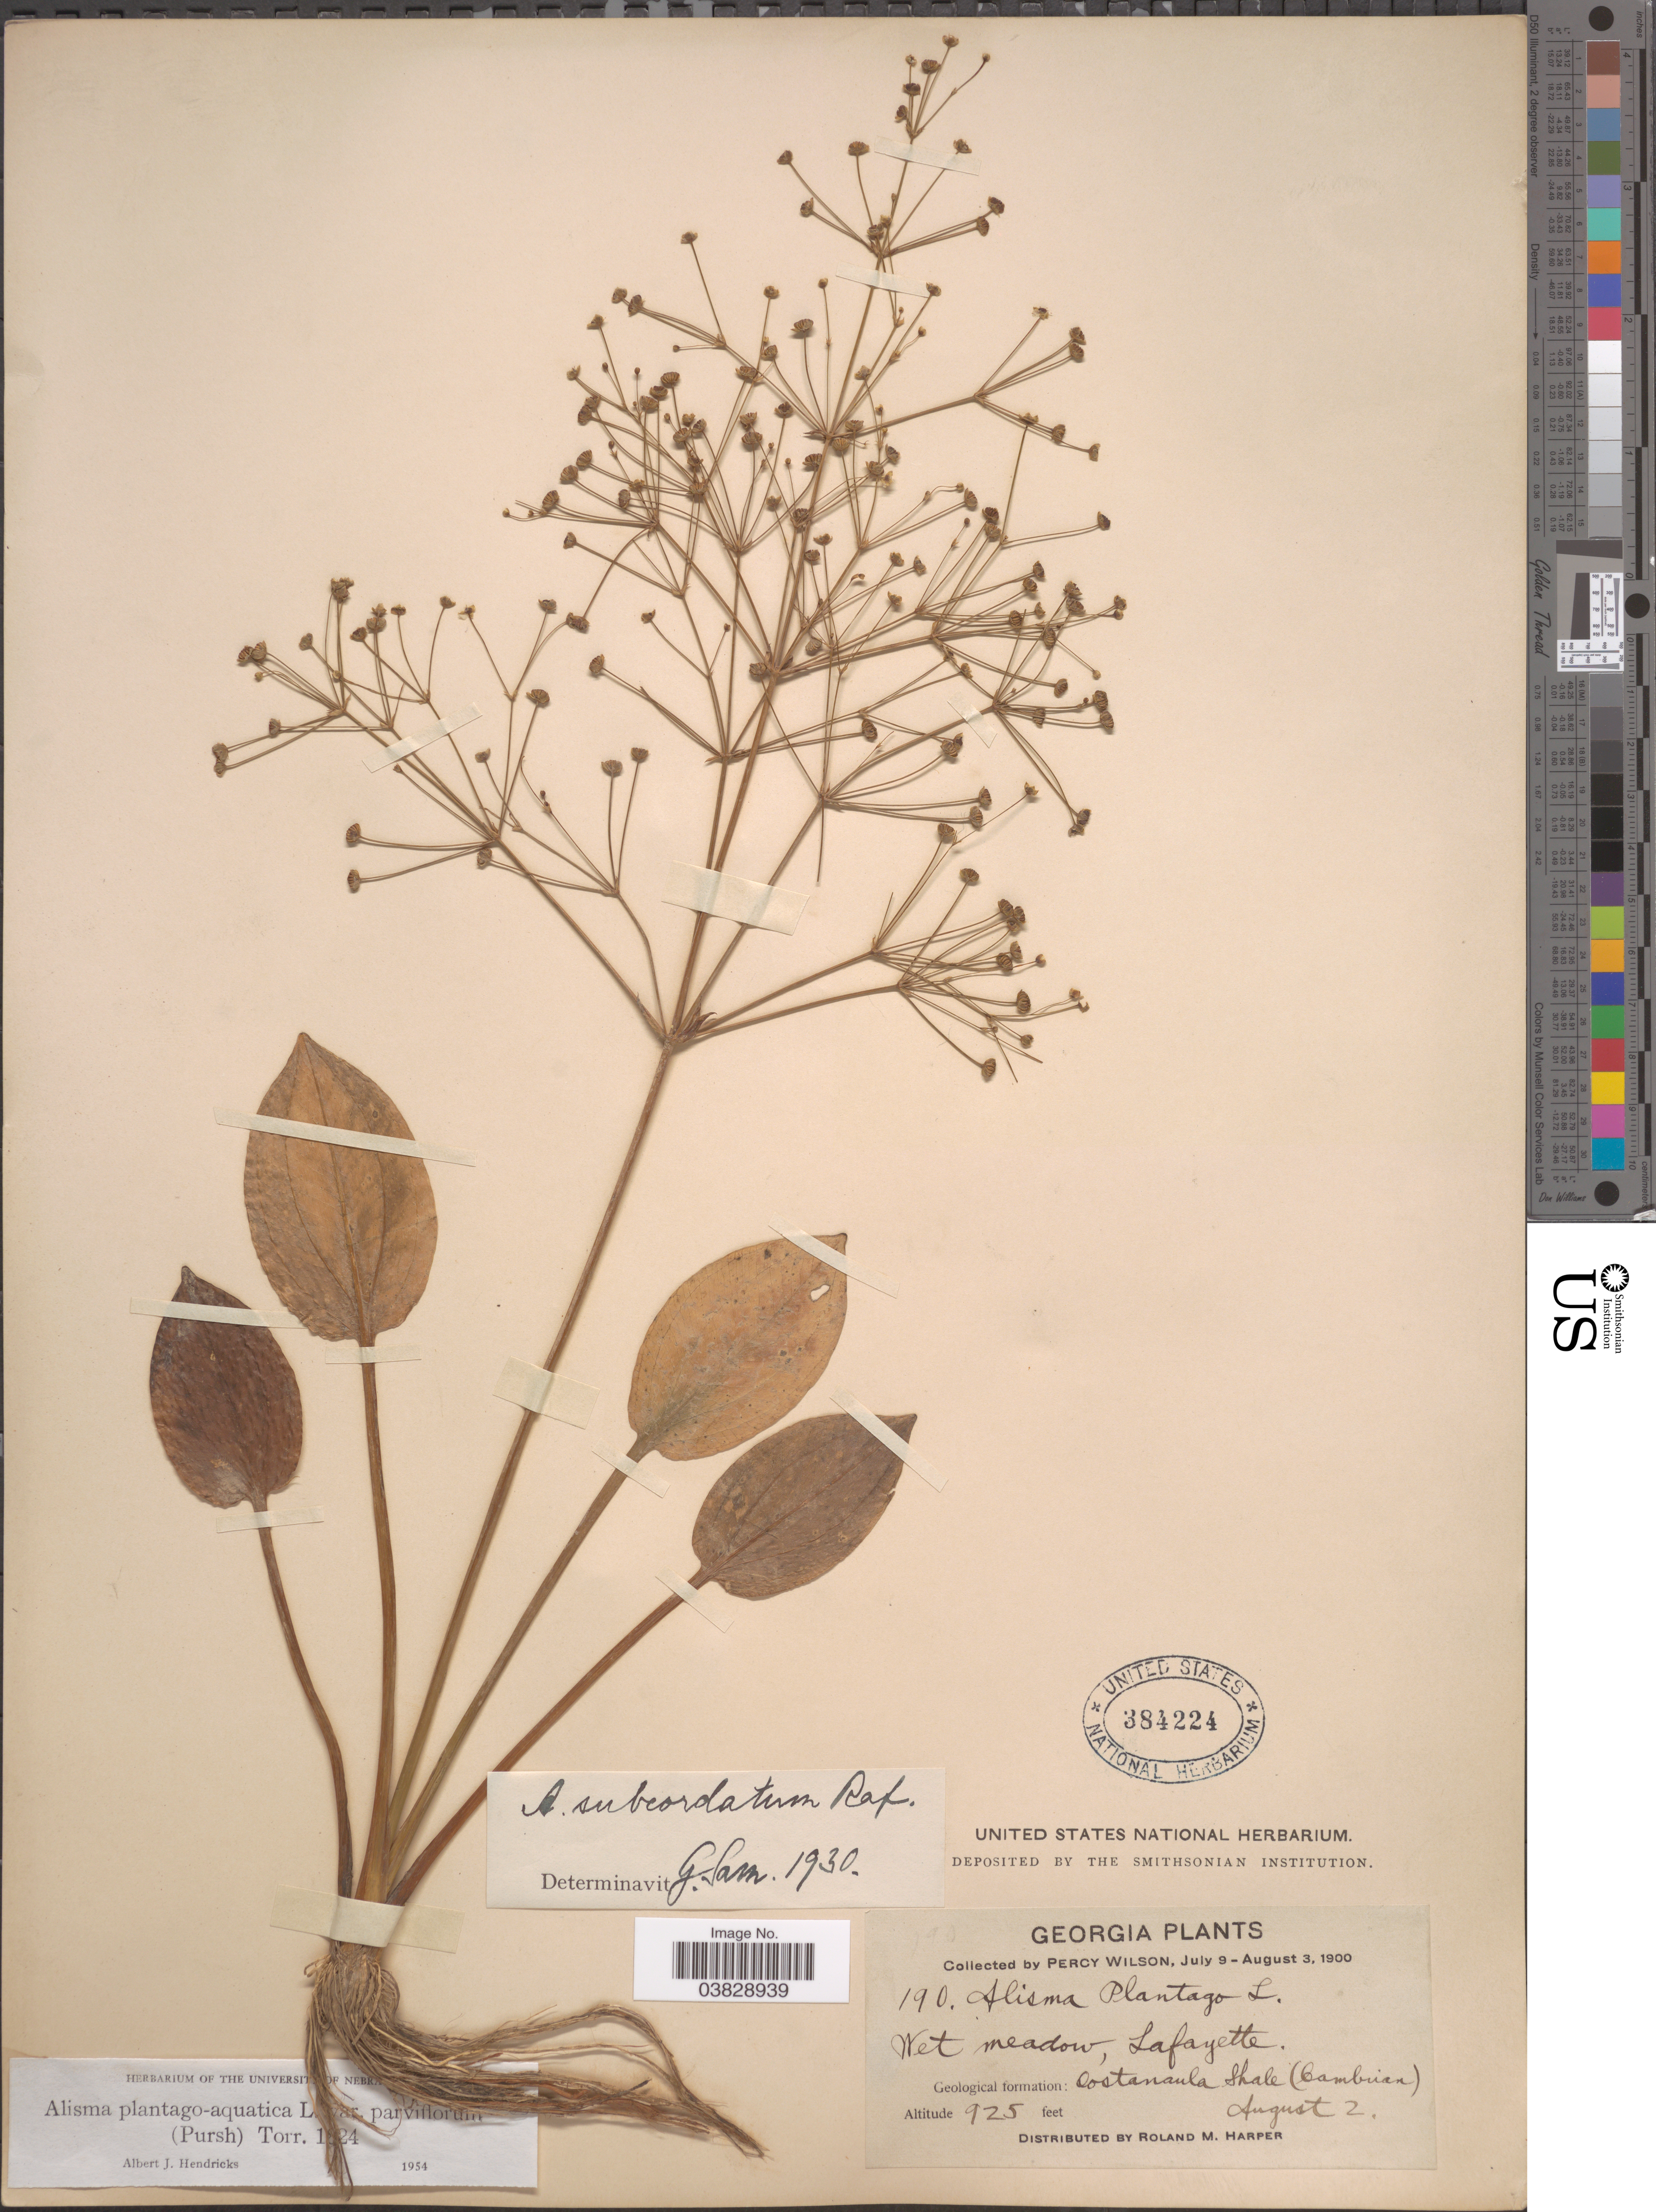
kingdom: Plantae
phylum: Tracheophyta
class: Liliopsida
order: Alismatales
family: Alismataceae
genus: Alisma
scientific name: Alisma plantago-aquatica var. parviflorum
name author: (Pursh) Torr.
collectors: P. Wilson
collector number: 190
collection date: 1900-08-02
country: United States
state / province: Georgia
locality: Wet meadow, Lafayette. Geological formation: Oostanaula Shale (Cambian).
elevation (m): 282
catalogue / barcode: US 384224